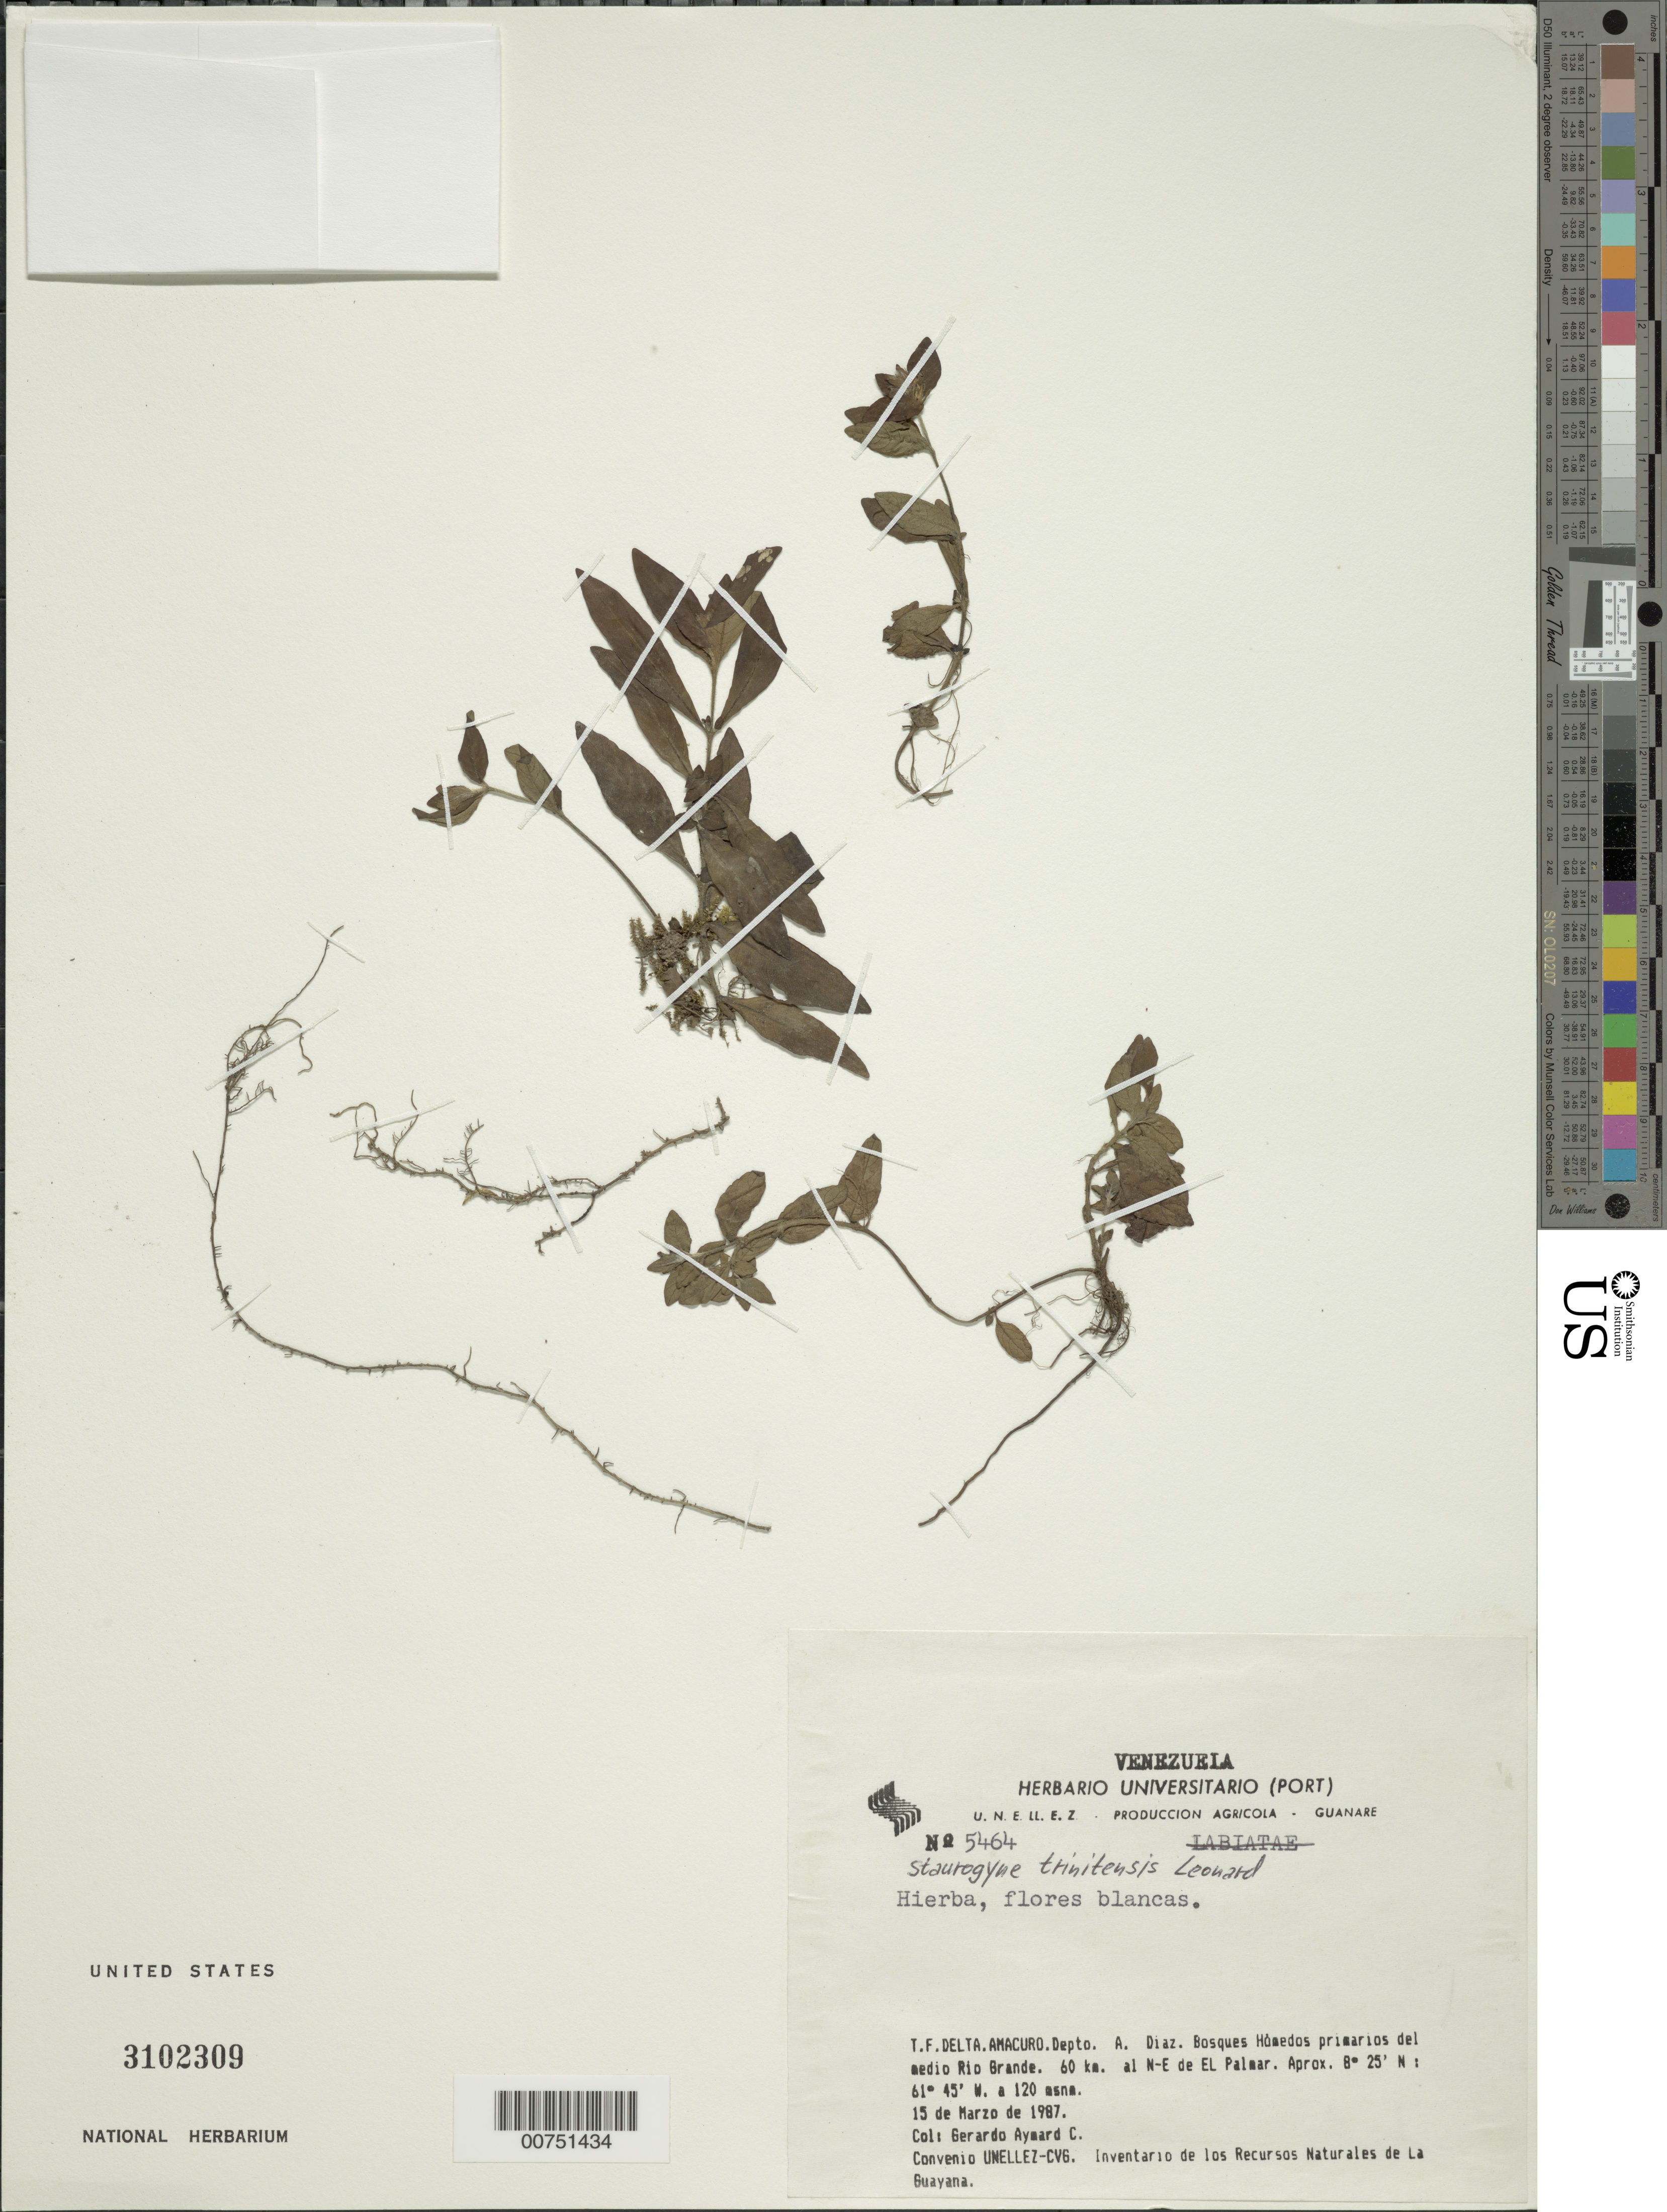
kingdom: Plantae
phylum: Tracheophyta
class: Magnoliopsida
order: Lamiales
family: Acanthaceae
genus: Staurogyne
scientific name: Staurogyne trinitensis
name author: Leonard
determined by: Wasshausen, Dieter C., (BOT), Smithsonian Institution - National Museum of Natural History (UNITED STATES)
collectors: G. A. Aymard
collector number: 5464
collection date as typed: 15-Mar-87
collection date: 1987-03-15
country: Venezuela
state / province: Delta Amacuro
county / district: Antonio Díaz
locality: Río Grande, 60 km NE of El Palmar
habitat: Bosques húmedos primarios del medio Rio Grande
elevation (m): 120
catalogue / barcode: US 3102309